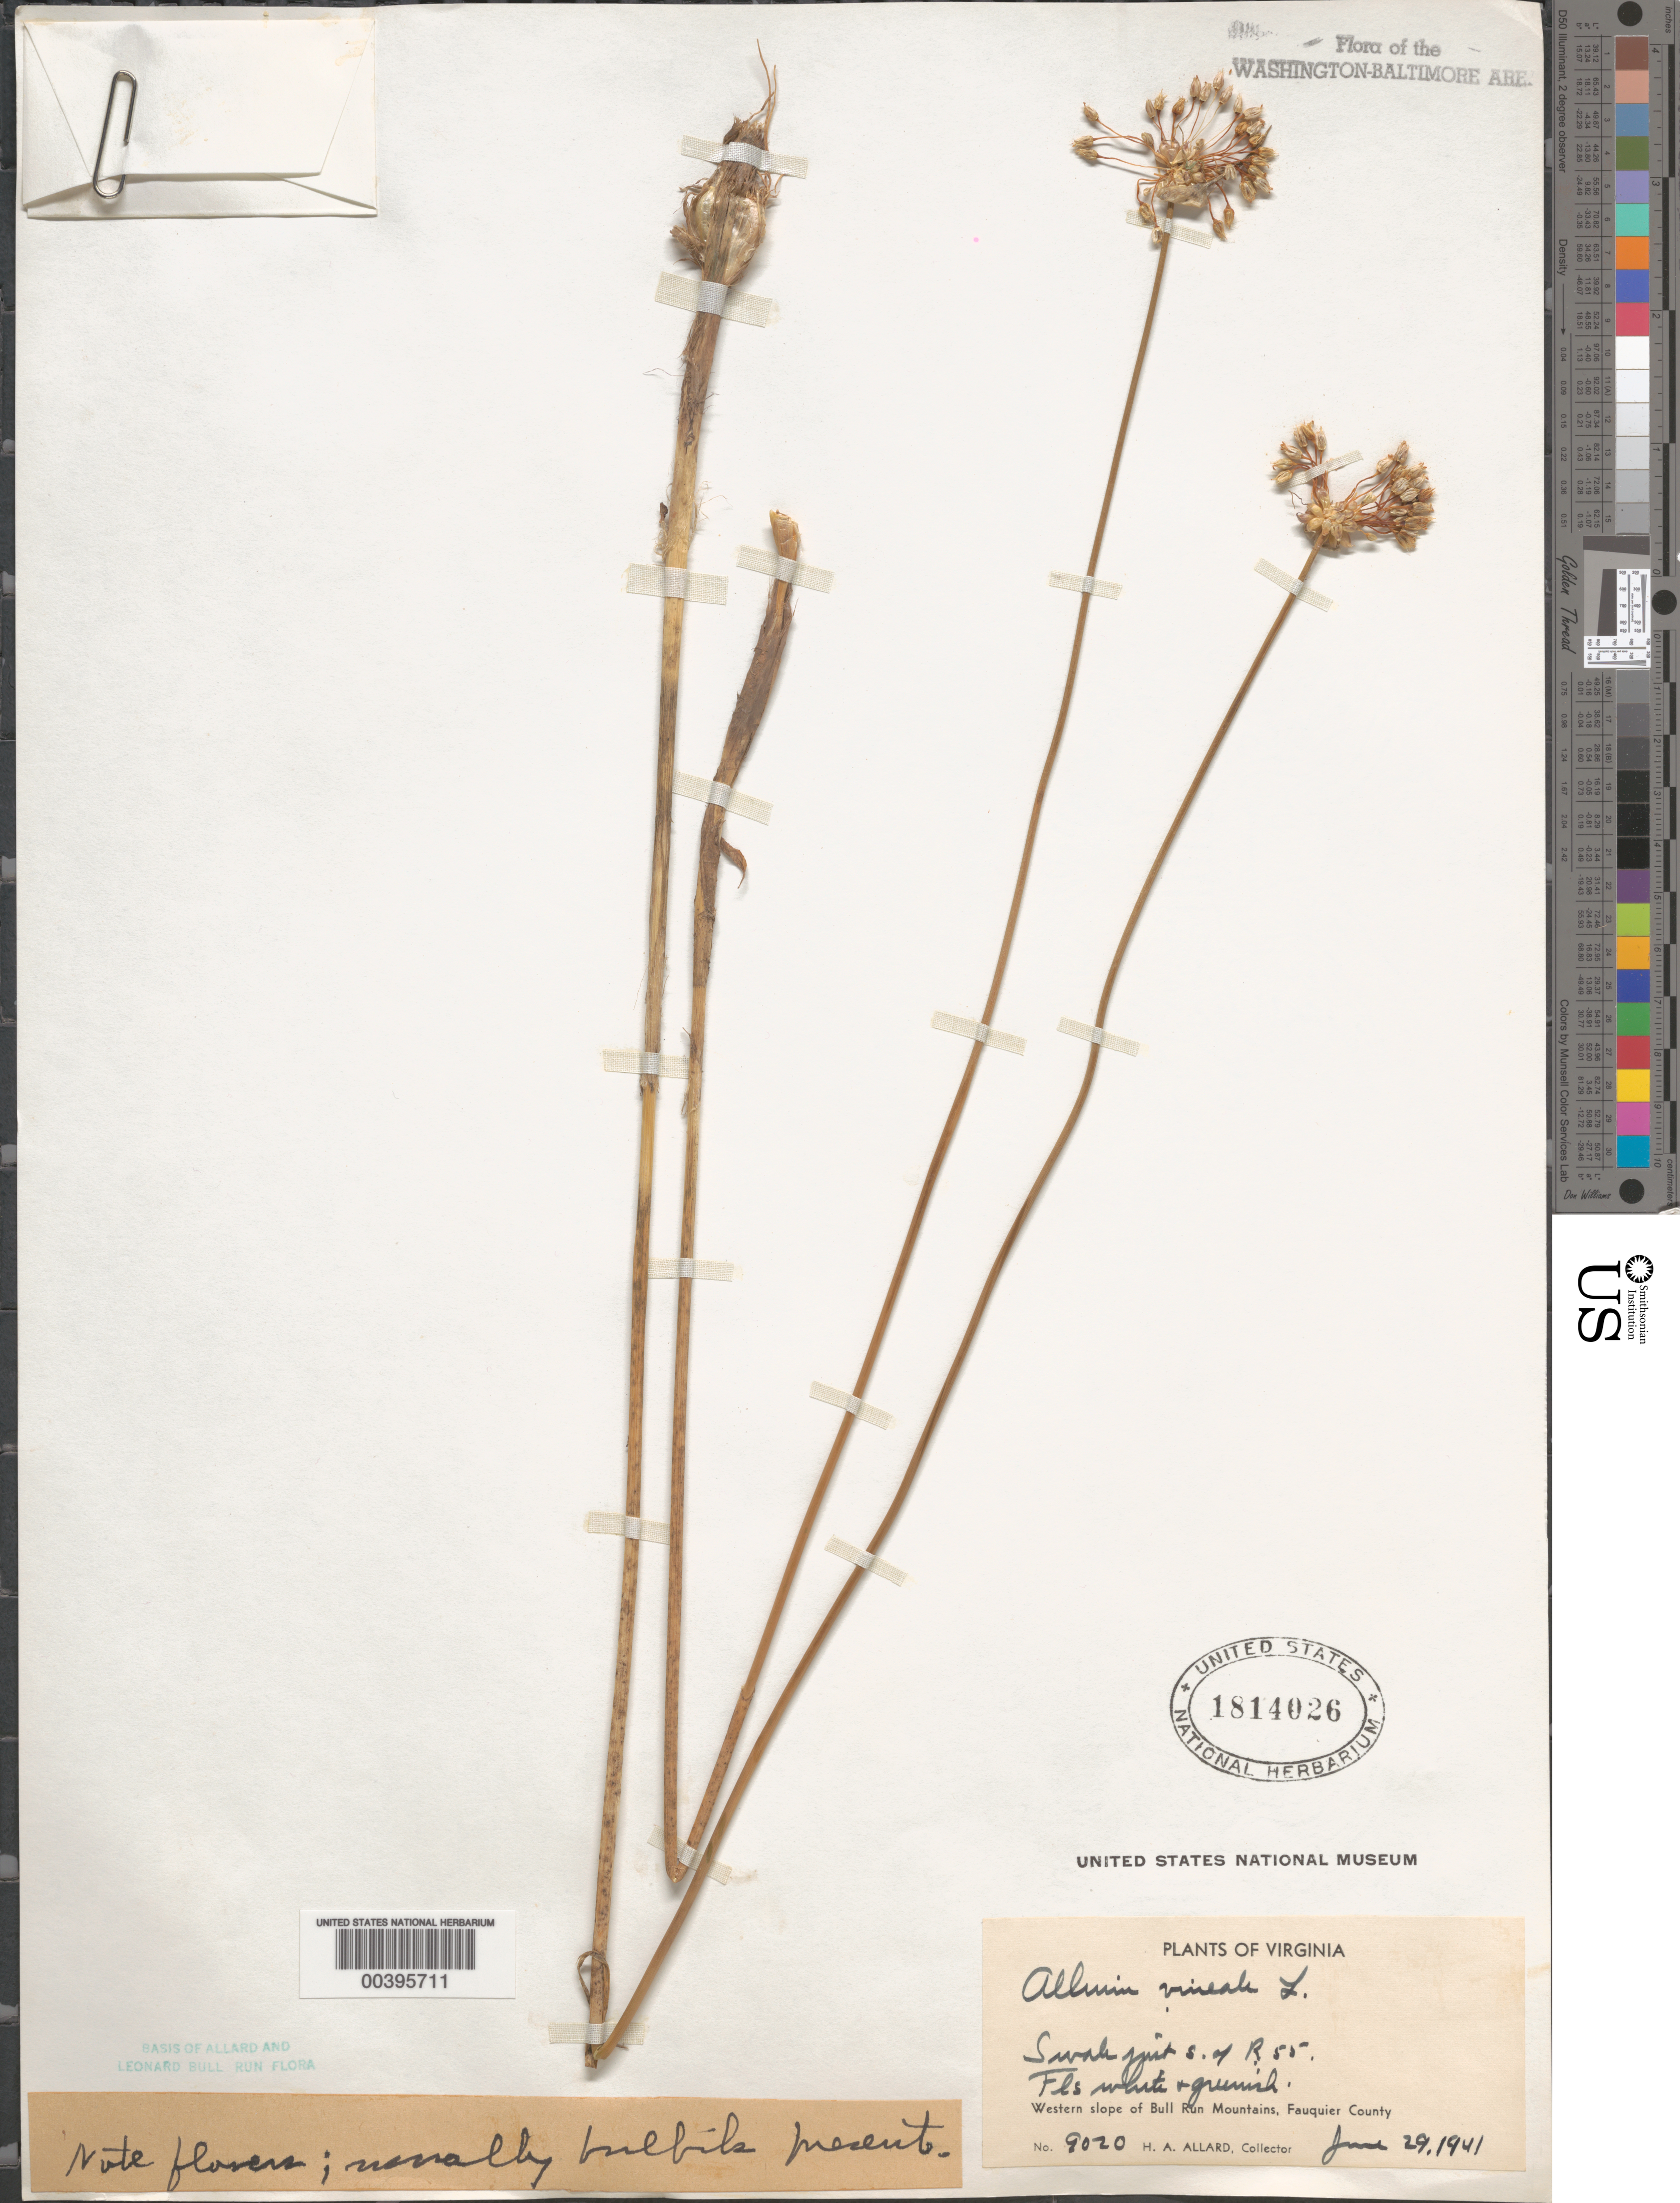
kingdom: Plantae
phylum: Tracheophyta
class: Liliopsida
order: Asparagales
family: Amaryllidaceae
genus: Allium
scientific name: Allium vineale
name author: L.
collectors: H. A. Allard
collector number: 9020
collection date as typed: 29 Jun 1941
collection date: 1941-06-29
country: United States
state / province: Virginia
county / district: Fauquier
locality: South of Route 55, western slope of Bull Run Mountains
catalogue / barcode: US 1814026